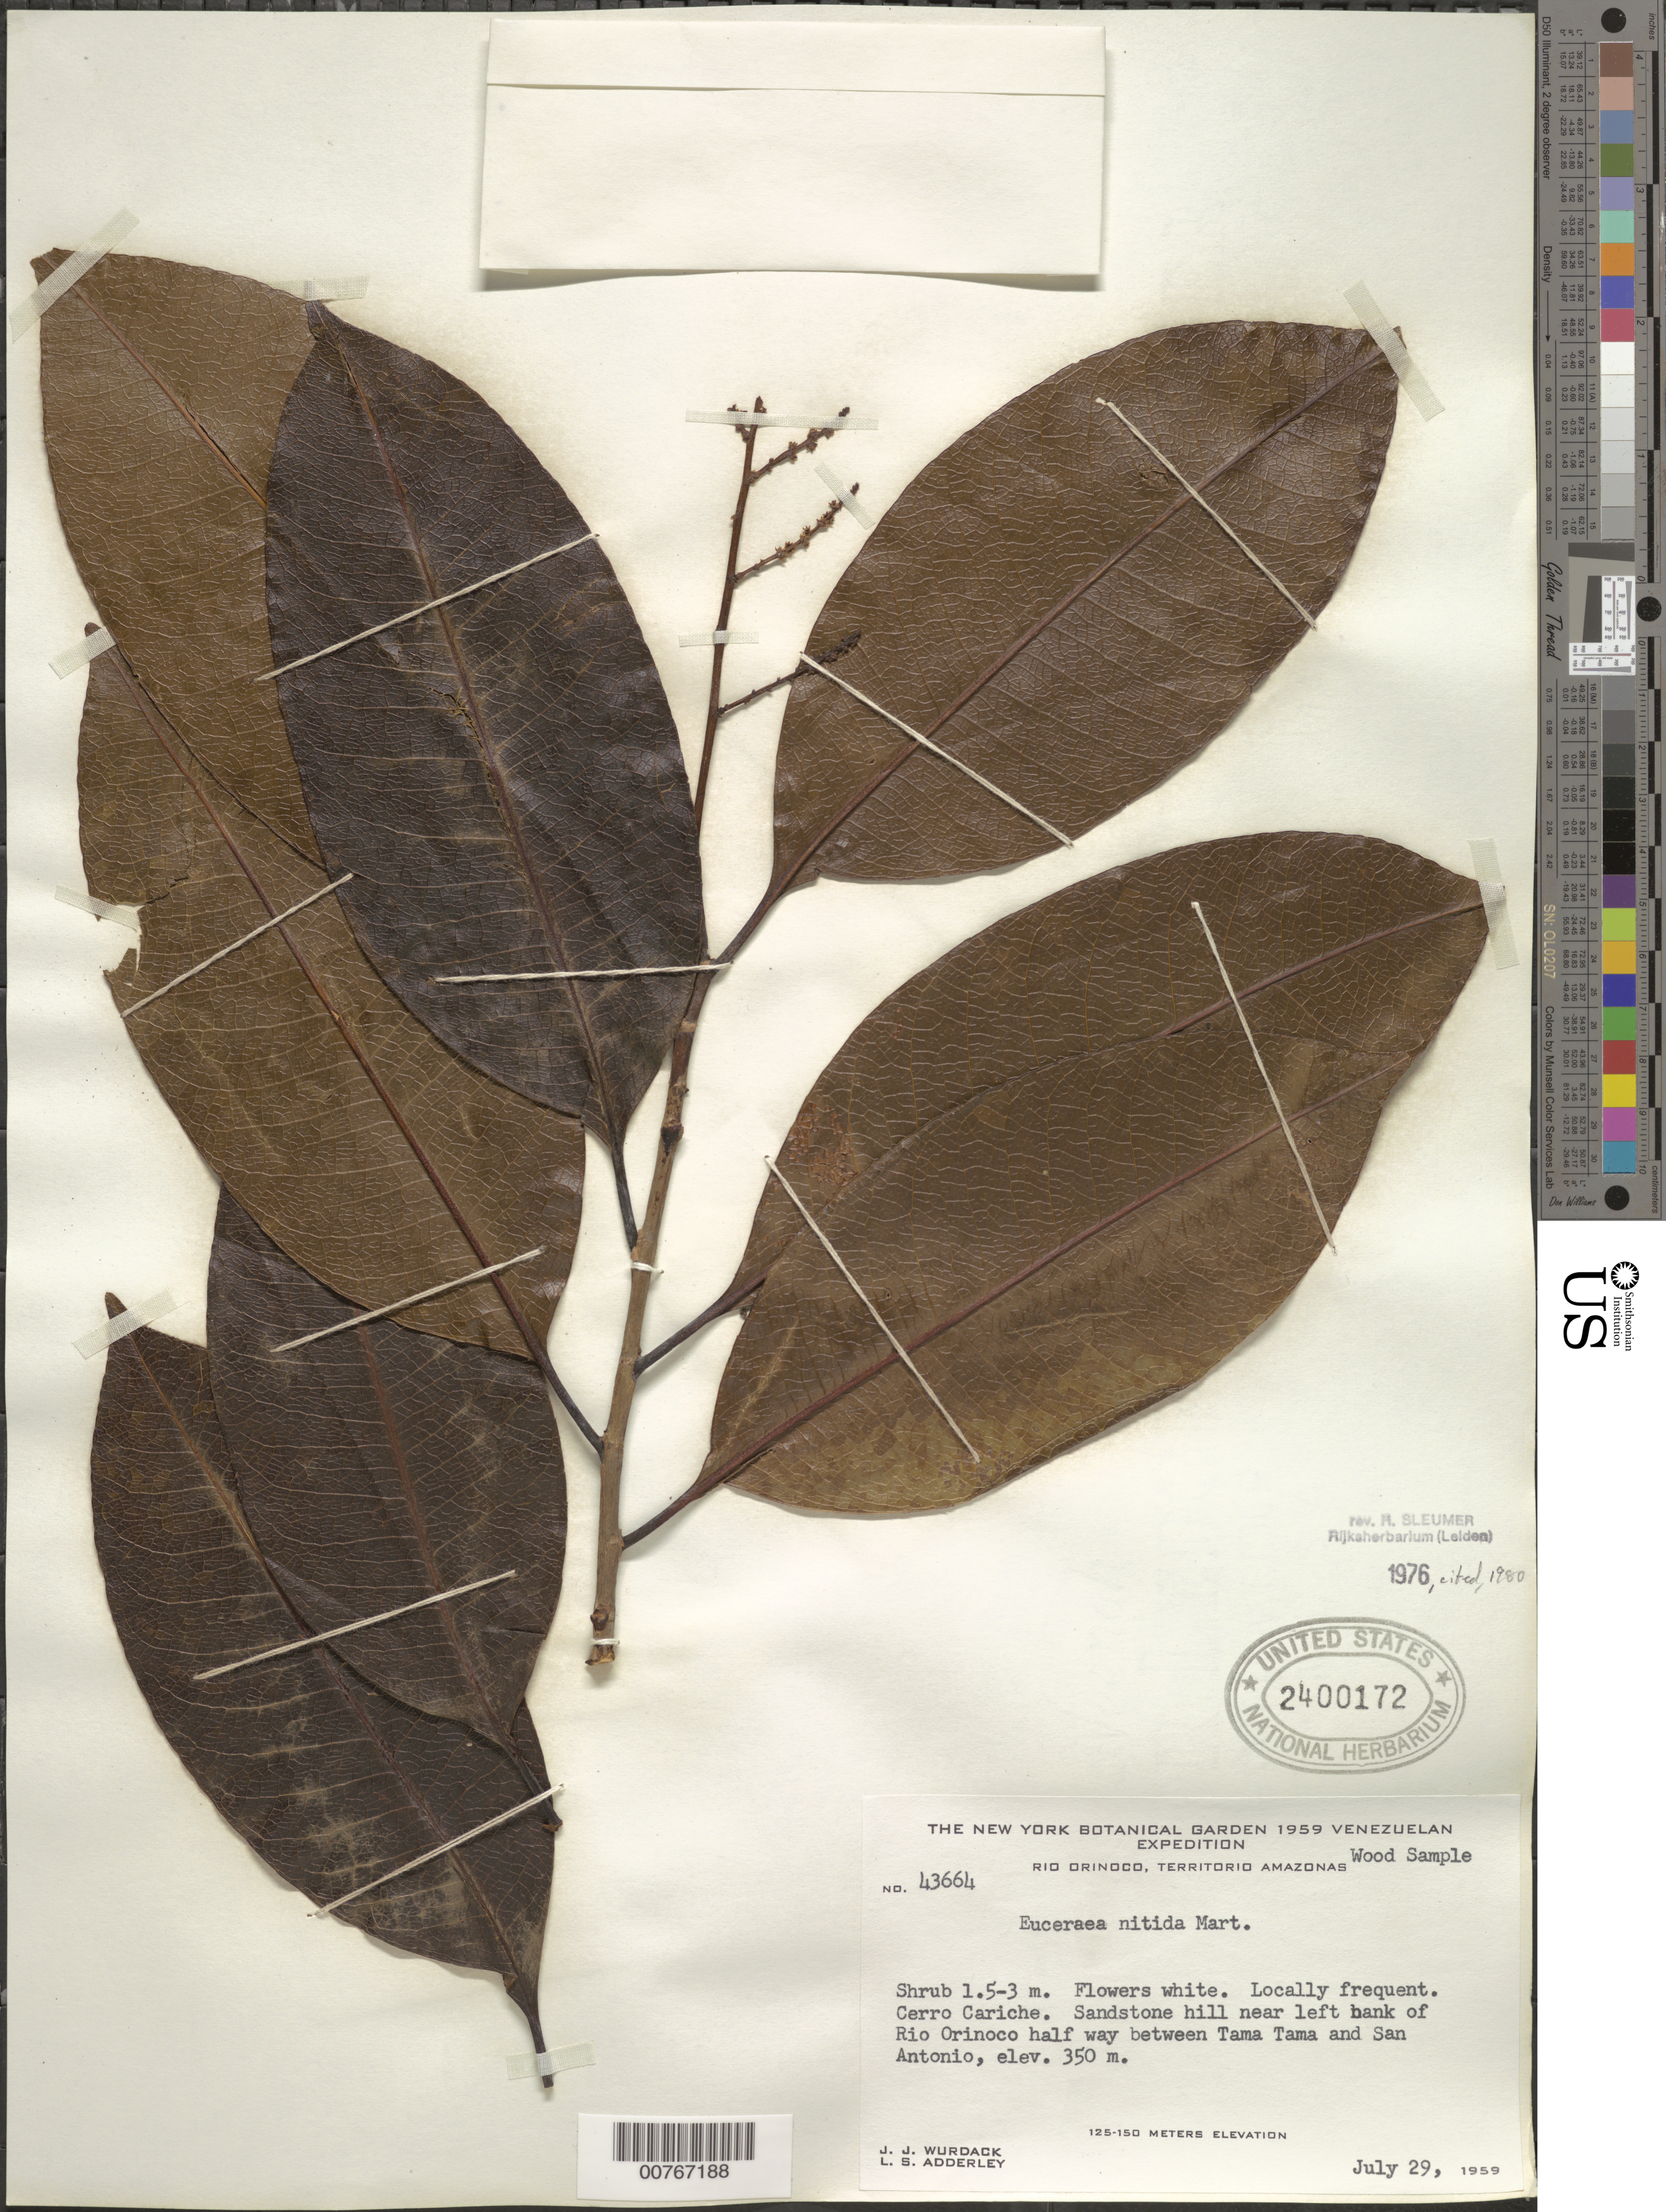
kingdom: Plantae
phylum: Tracheophyta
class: Magnoliopsida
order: Malpighiales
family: Salicaceae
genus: Casearia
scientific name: Casearia euceraea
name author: Mestier et al.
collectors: J. J. Wurdack & L. S. Adderley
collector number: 43664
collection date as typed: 28-Jul-59 to 29-Jul-59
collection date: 1959-07-28/1959-07-29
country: Venezuela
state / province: Amazonas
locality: Cerro Cariche; Río Orinoco, left bank; 1/2 way between Tama Tama and San Antonio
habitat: Sandstone hill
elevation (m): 350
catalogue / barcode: US 2400172